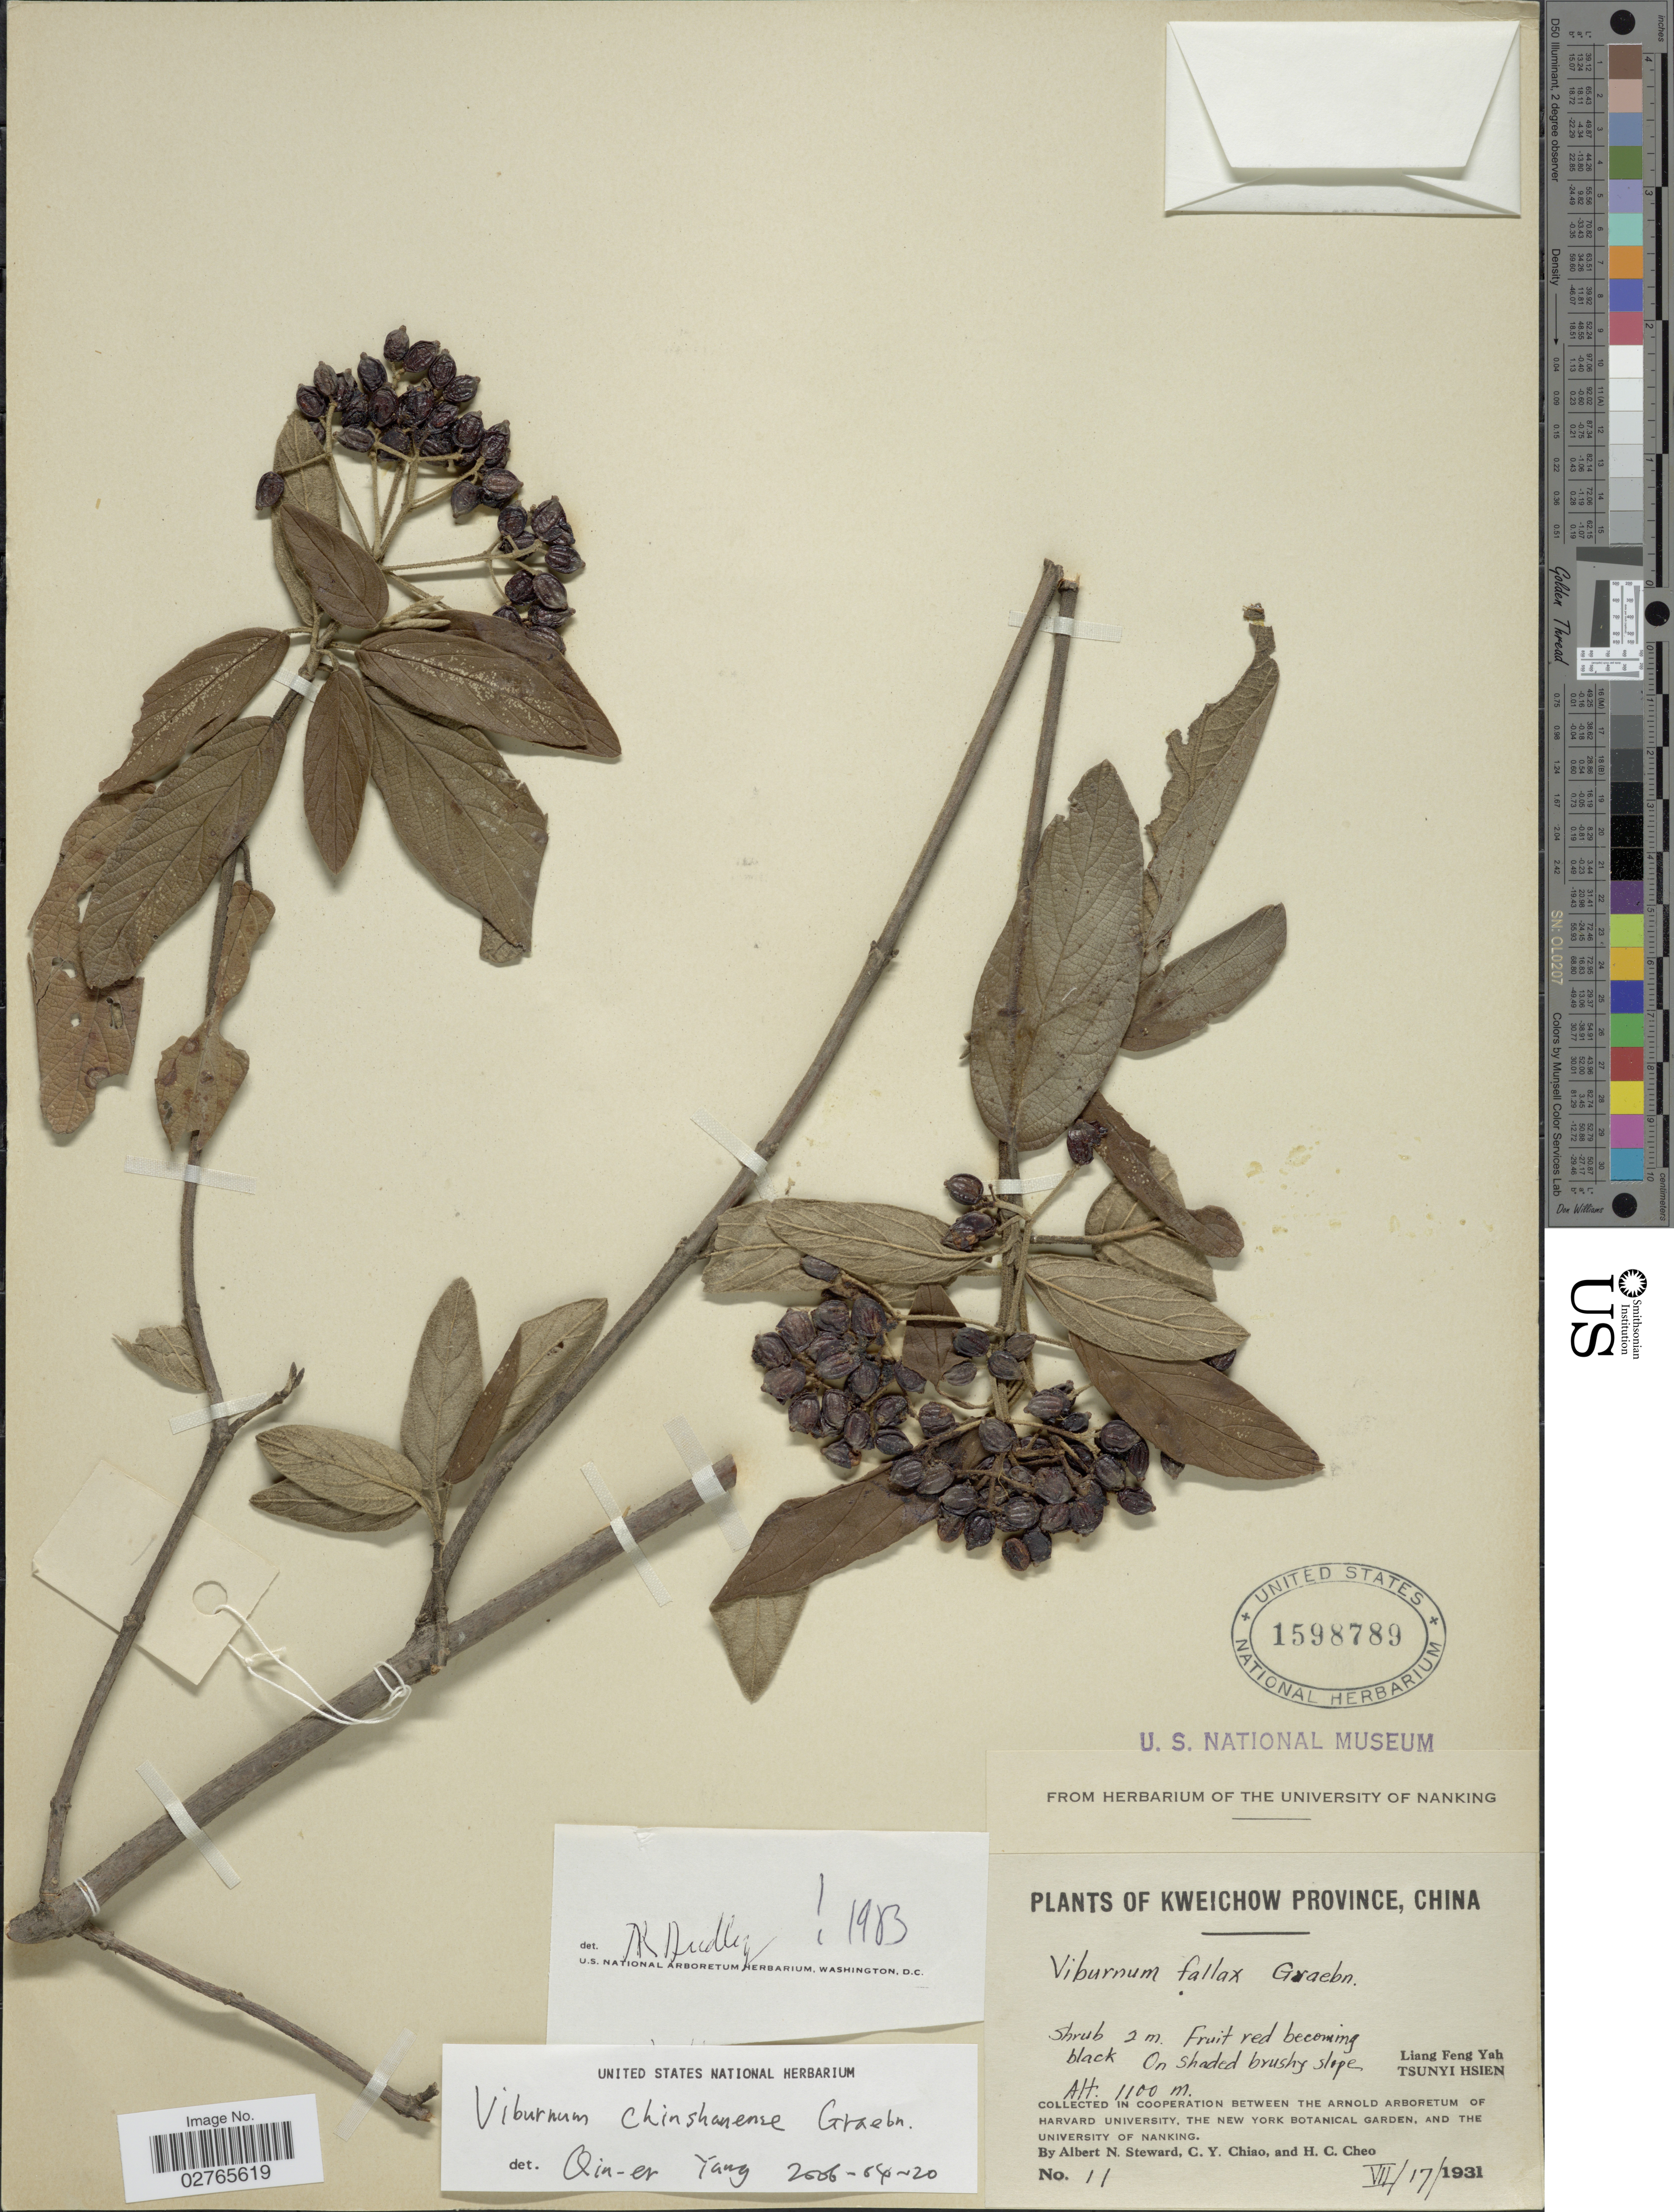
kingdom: Plantae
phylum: Tracheophyta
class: Magnoliopsida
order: Dipsacales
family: Viburnaceae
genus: Viburnum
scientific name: Viburnum chinshanense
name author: Graebn.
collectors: A. N. Steward, C. Y. Chiao & H. Cheo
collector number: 11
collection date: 1931-07-17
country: China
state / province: Guizhou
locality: Kweichow Province. Liang Feng Yah. Tsunyi Hsien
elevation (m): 1100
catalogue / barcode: US 1598789